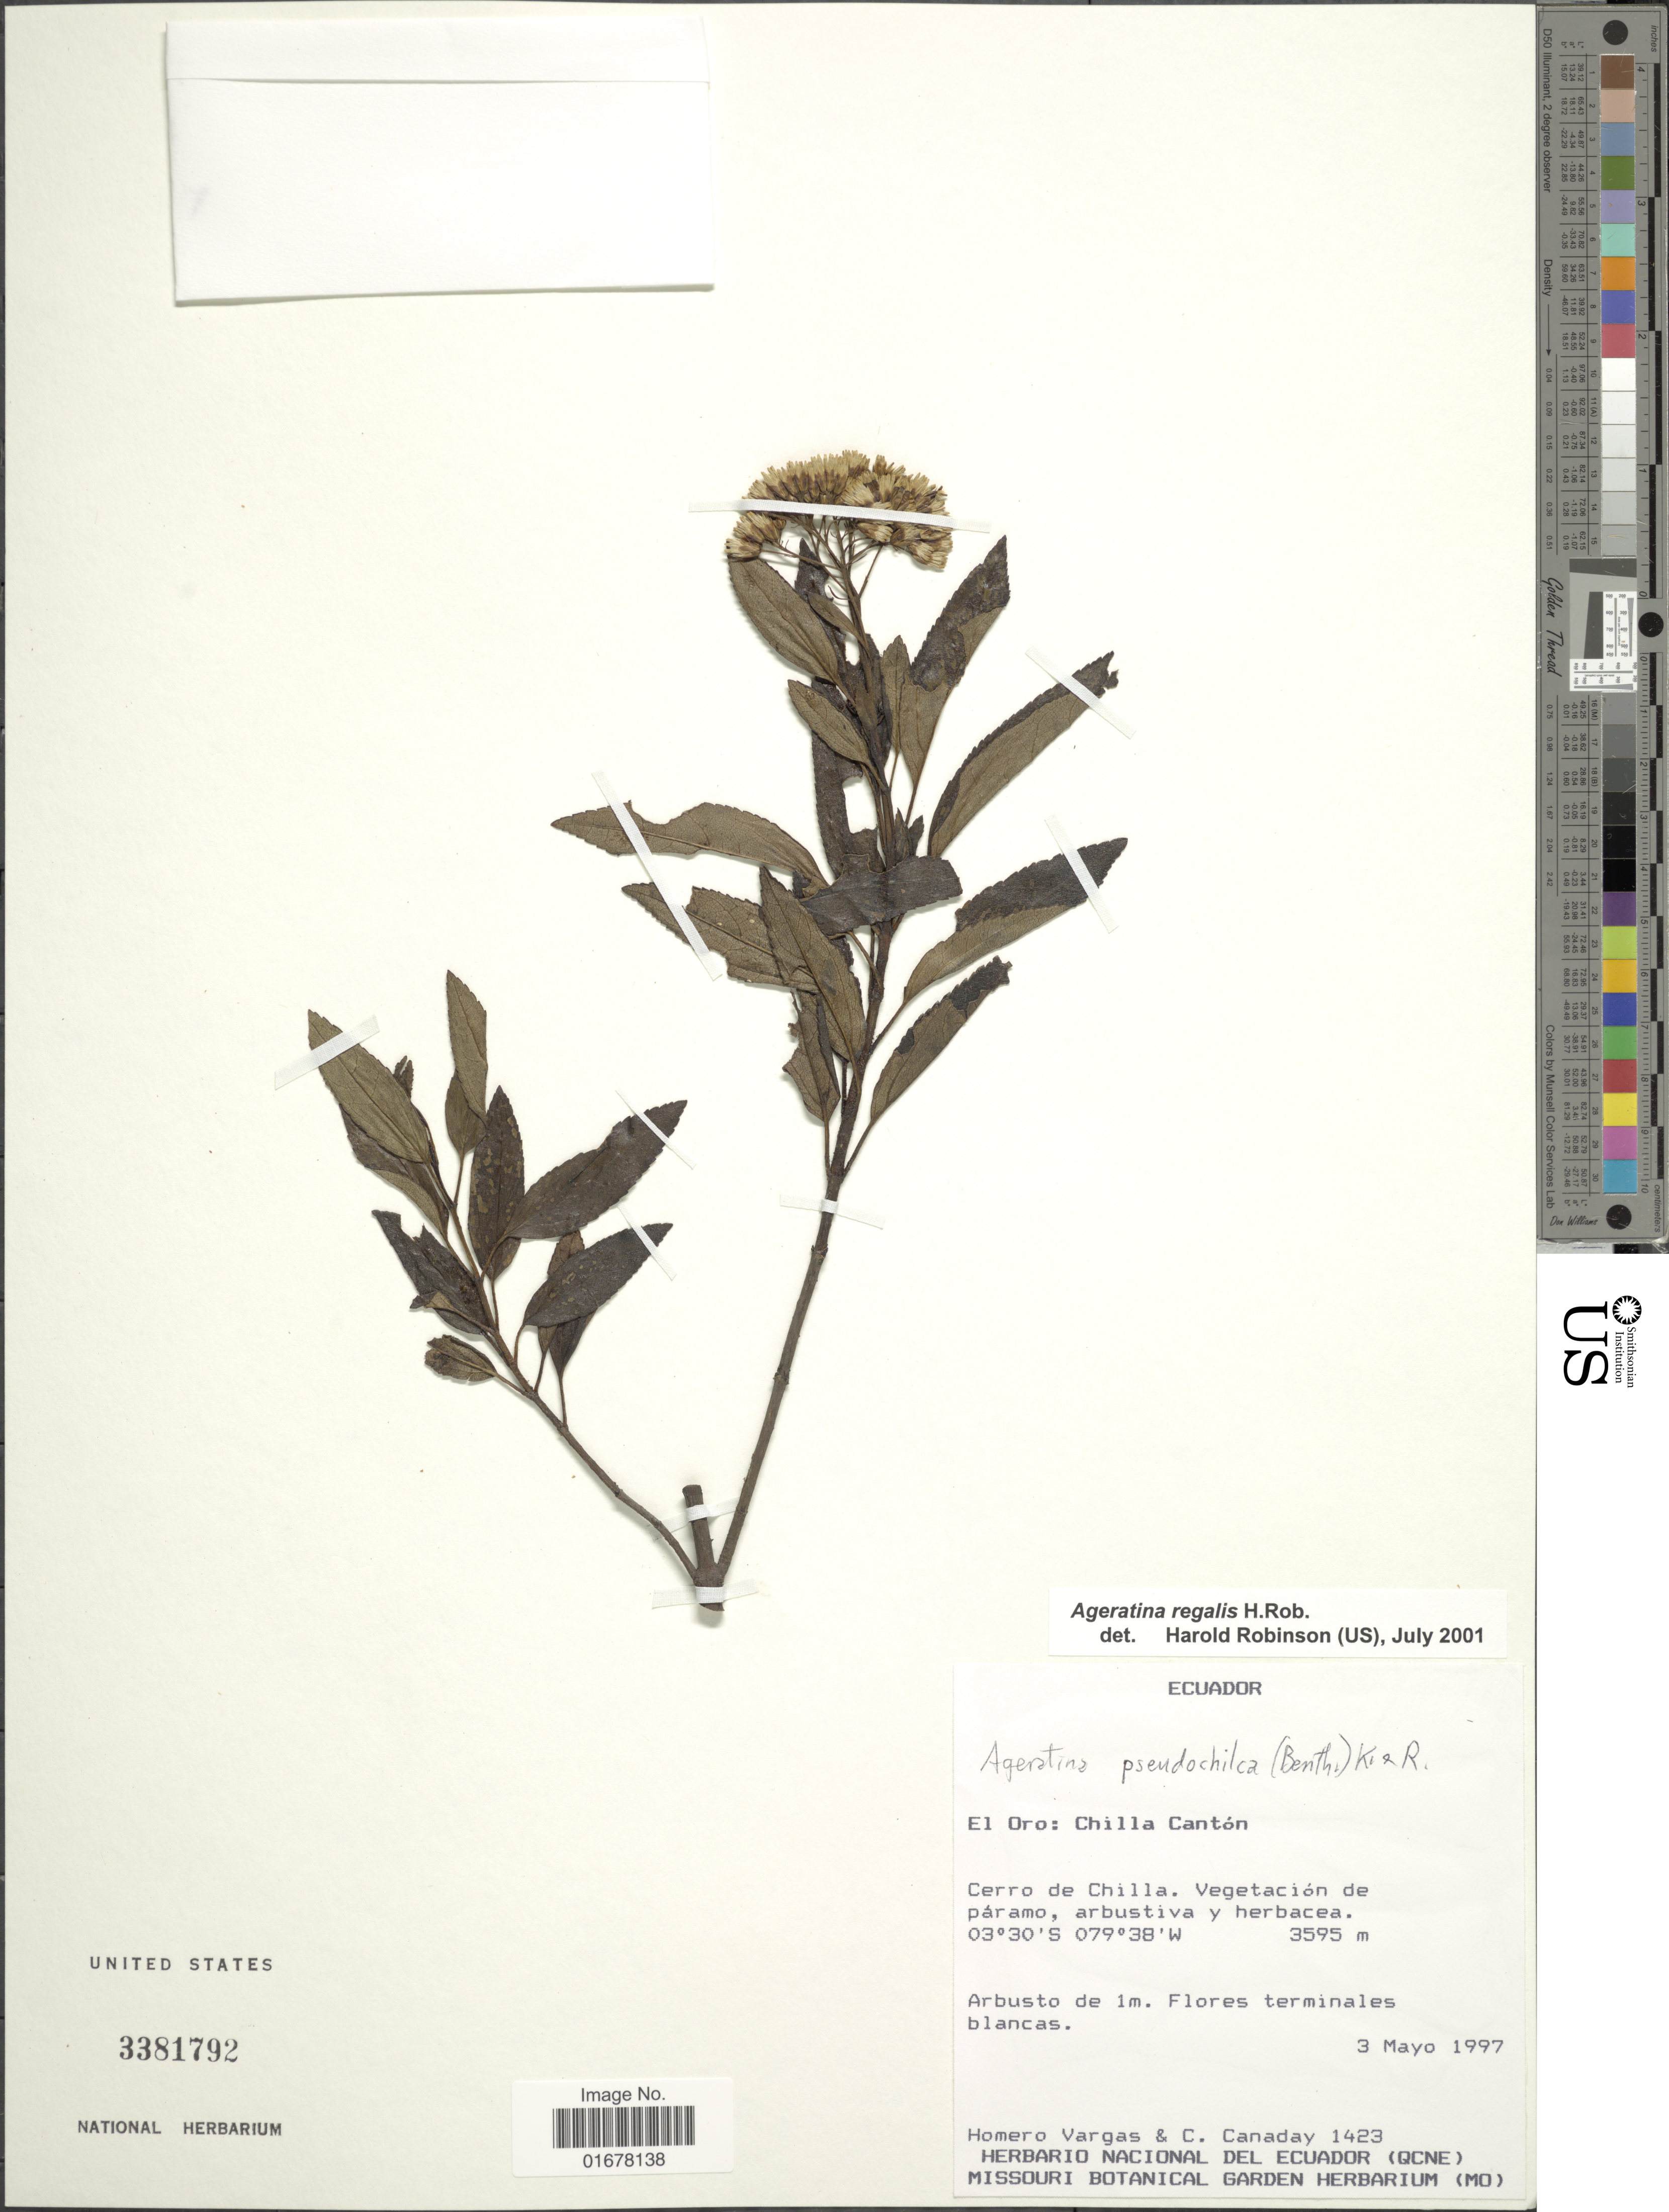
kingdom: Plantae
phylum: Tracheophyta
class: Magnoliopsida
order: Asterales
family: Asteraceae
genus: Ageratina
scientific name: Ageratina regalis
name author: H. Rob.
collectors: H. Vargas & C. Canaday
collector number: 1423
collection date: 1997-05-03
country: Ecuador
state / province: El Oro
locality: El Oro: Chilla Canton, Cerro de Chilla, Vegetacion de paramo, arbustiva y herbacea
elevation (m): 3595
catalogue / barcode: US 3381792